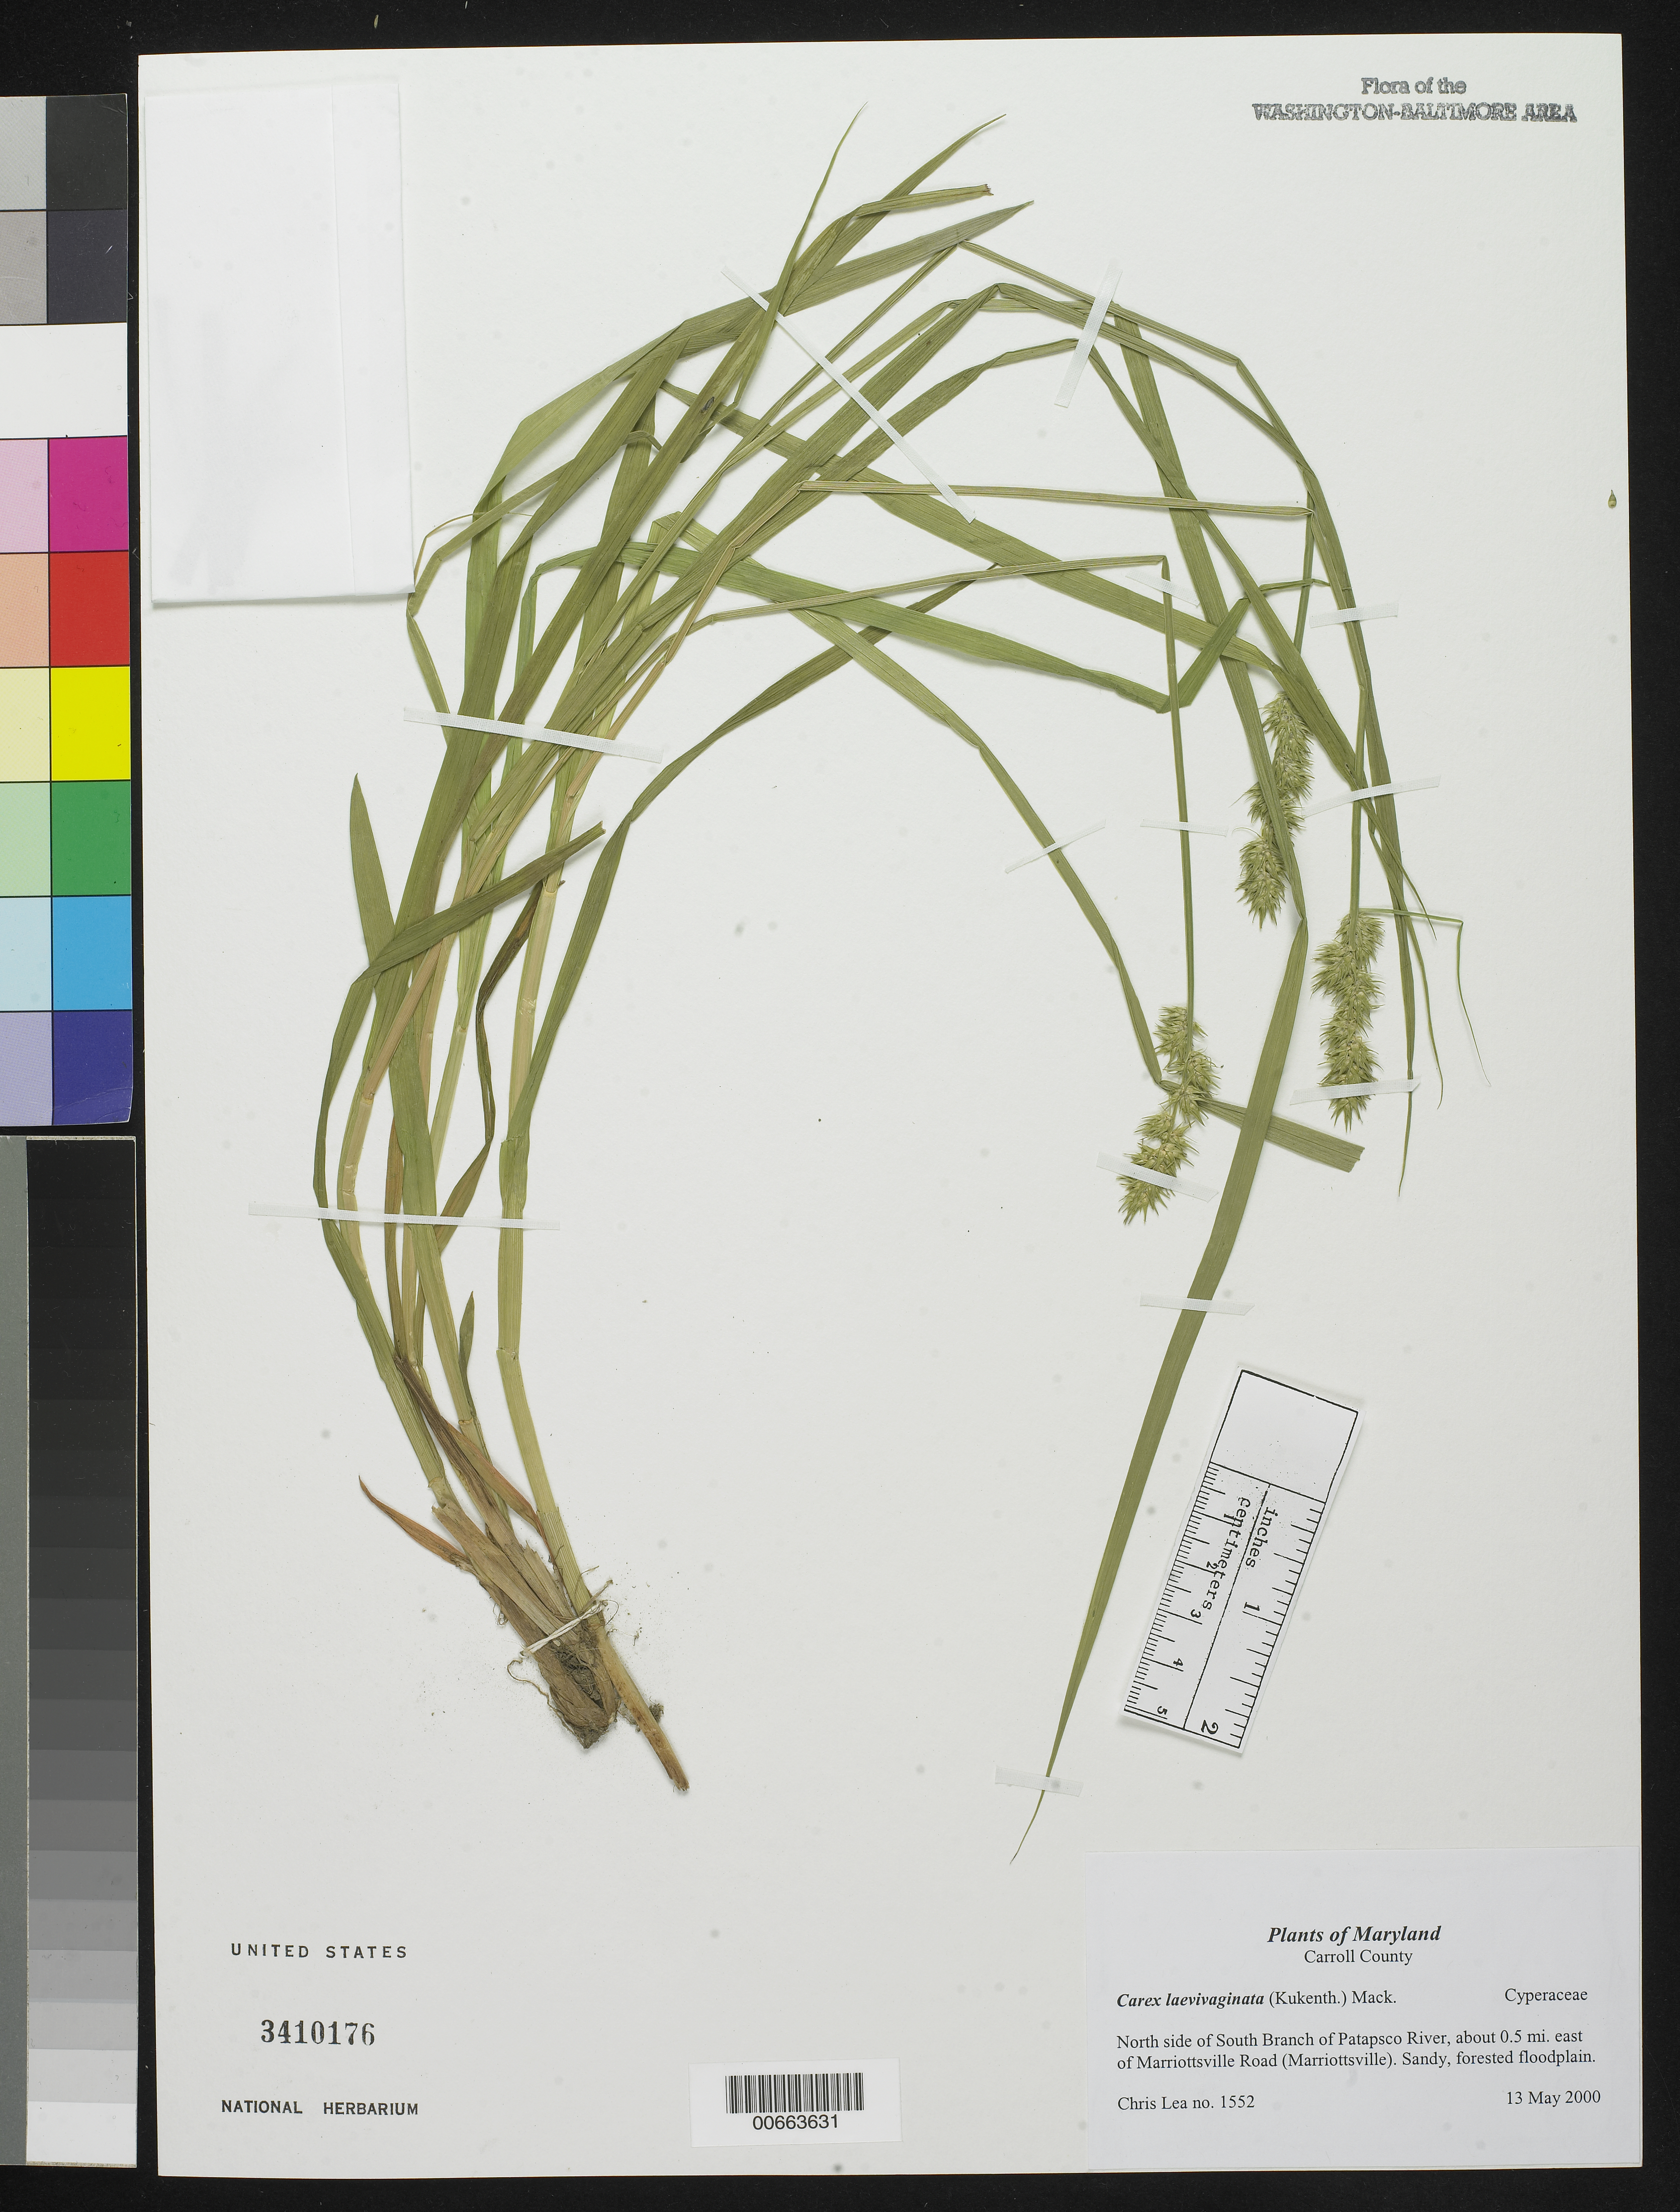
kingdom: Plantae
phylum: Tracheophyta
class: Liliopsida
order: Poales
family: Cyperaceae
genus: Carex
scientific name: Carex laevivaginata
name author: (Kük.) Mack.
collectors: C. Lea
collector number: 1552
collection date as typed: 13 May 2000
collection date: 2000-05-13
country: United States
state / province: Maryland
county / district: Carroll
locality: North side of South Branch of Patapsco River, about 0.5 mi. east of Marriottsville Road (Marriottsville).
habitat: Sandy, forested floodplain.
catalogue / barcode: US 3410176